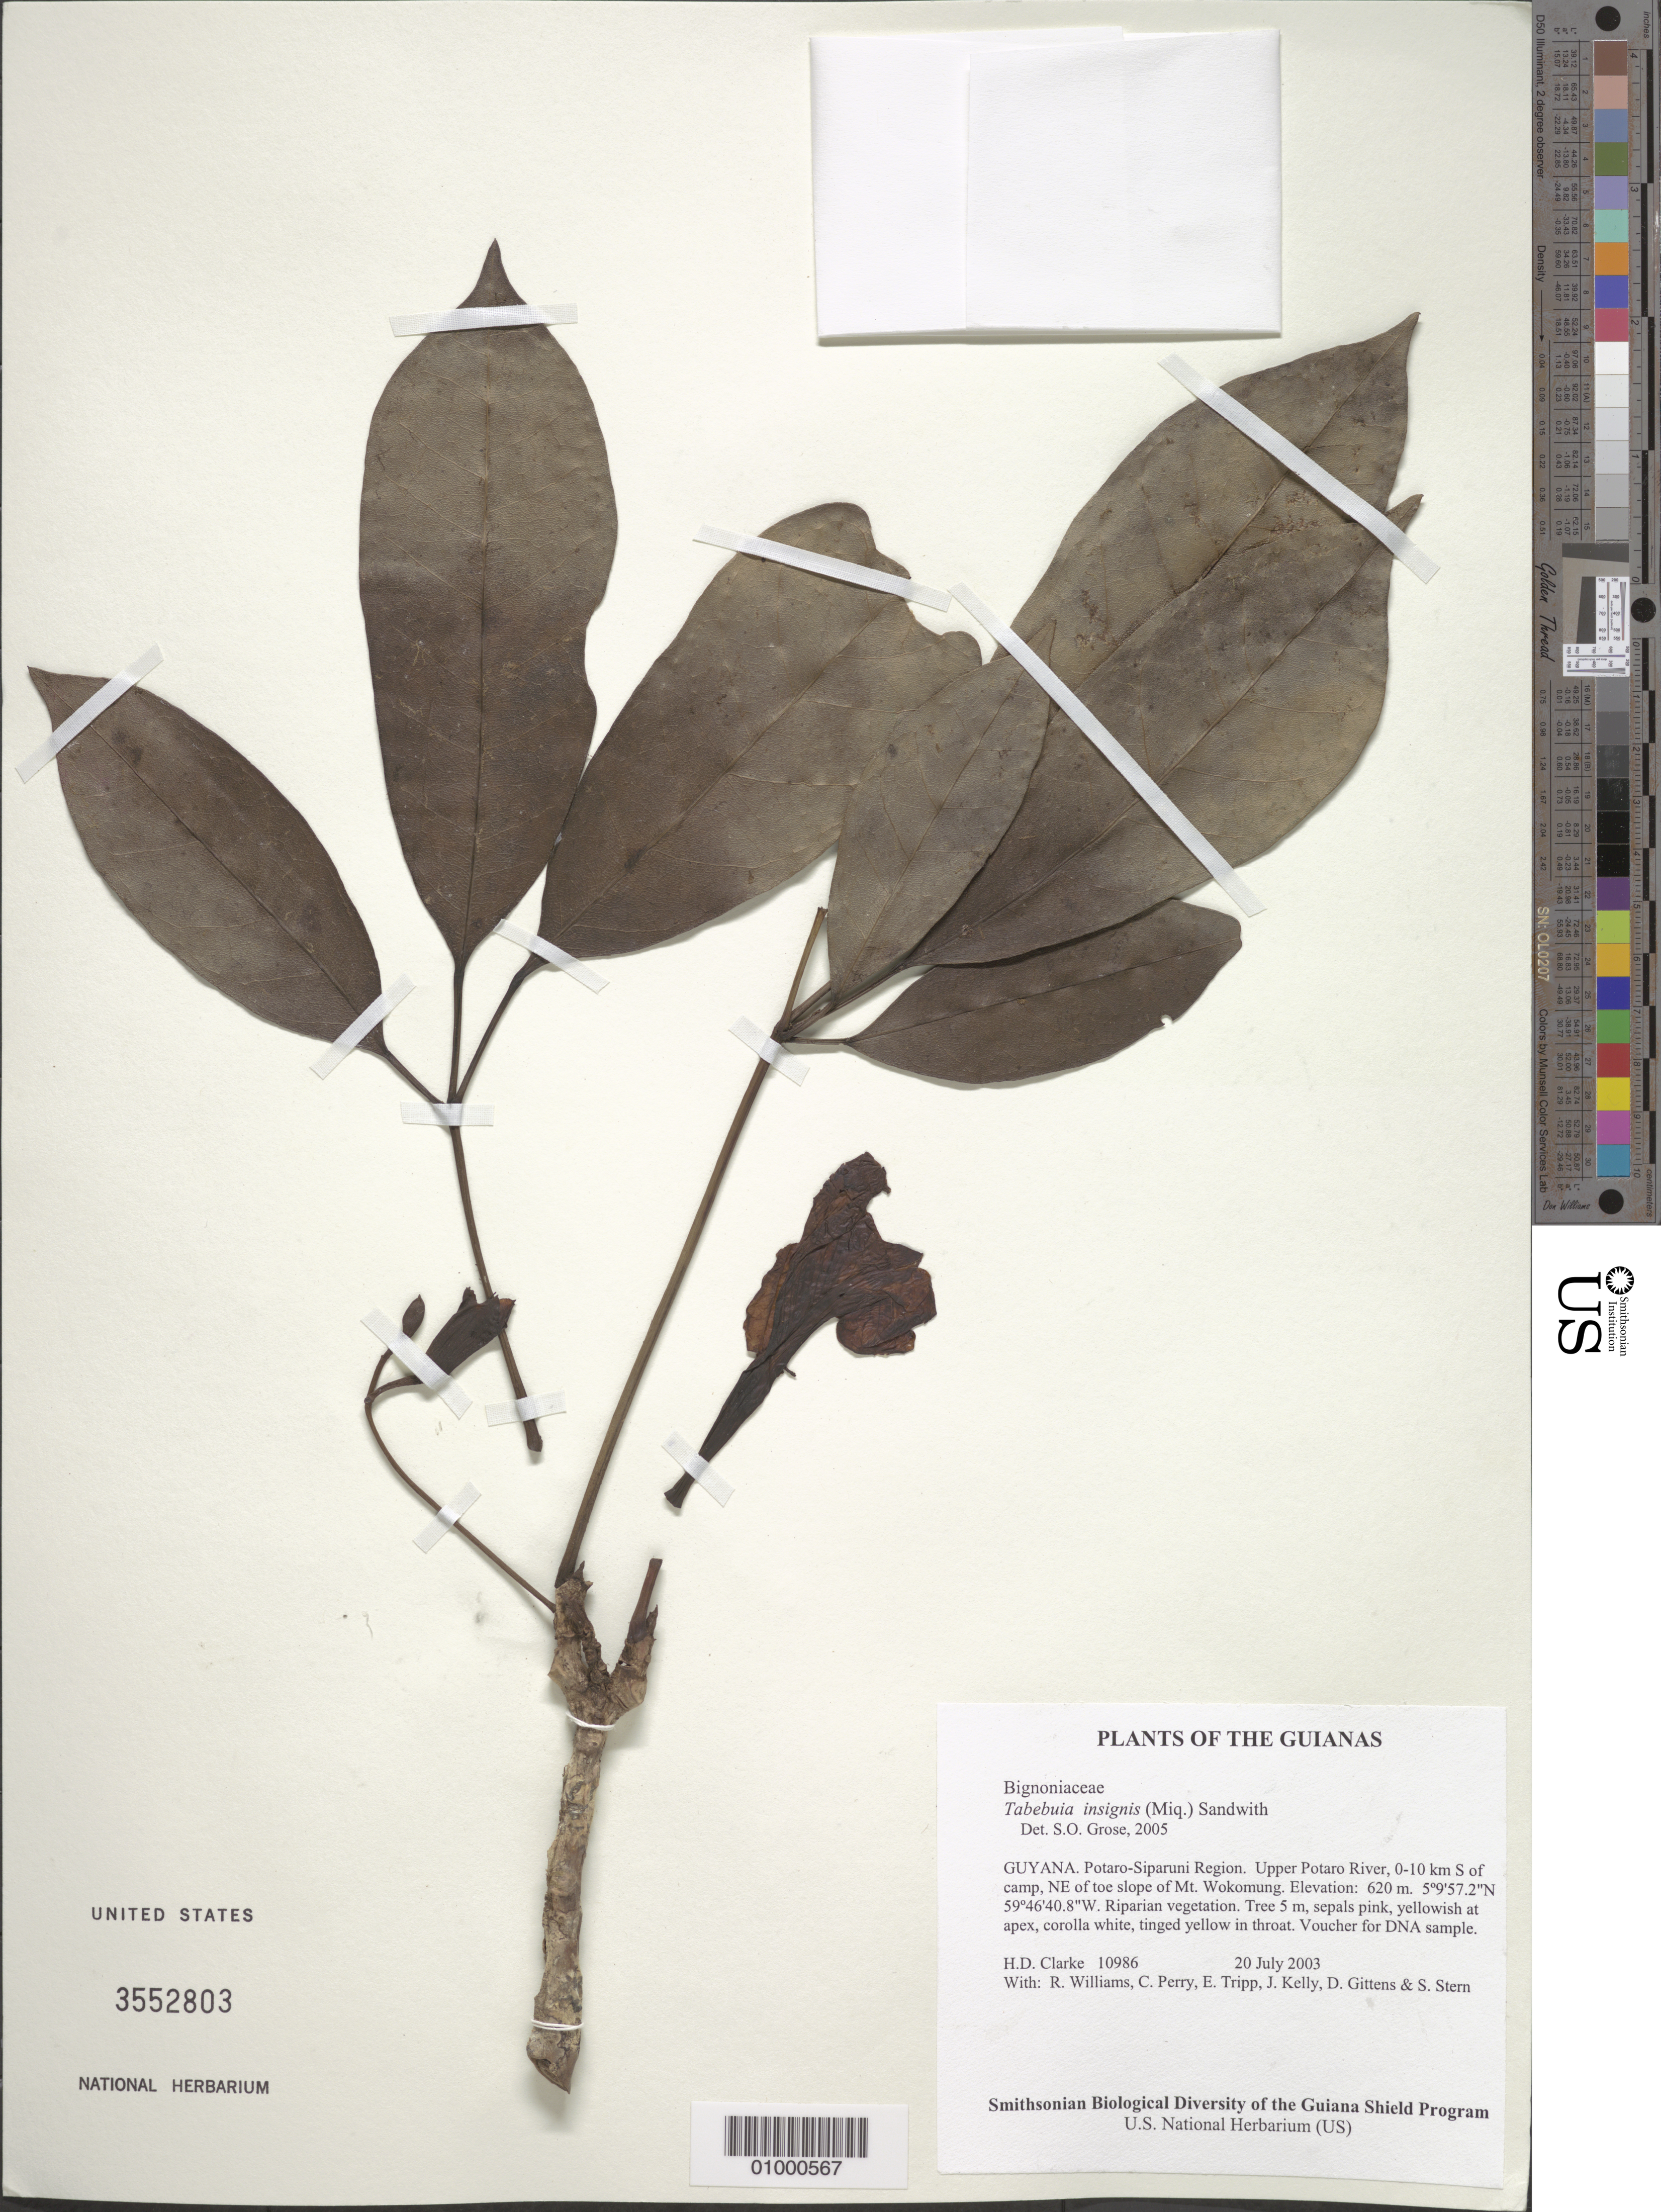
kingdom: Plantae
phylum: Tracheophyta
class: Magnoliopsida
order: Lamiales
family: Bignoniaceae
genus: Tabebuia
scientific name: Tabebuia insignis var. insignis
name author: (Miq.) Sandwith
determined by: Grose, S. O.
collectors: H. D. Clarke, R. Williams, C. Perry, E. Tripp, J. Kelly, D. Gittens & S. R. Stern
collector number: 10986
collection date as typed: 20 July 2003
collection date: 2003-07-20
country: Guyana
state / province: Potaro-Siparuni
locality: Upper Potaro River, 0-10 km S of camp, NE of toe slope of Mt. Wokomung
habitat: Riparian vegetation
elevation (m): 620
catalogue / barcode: US 3552803